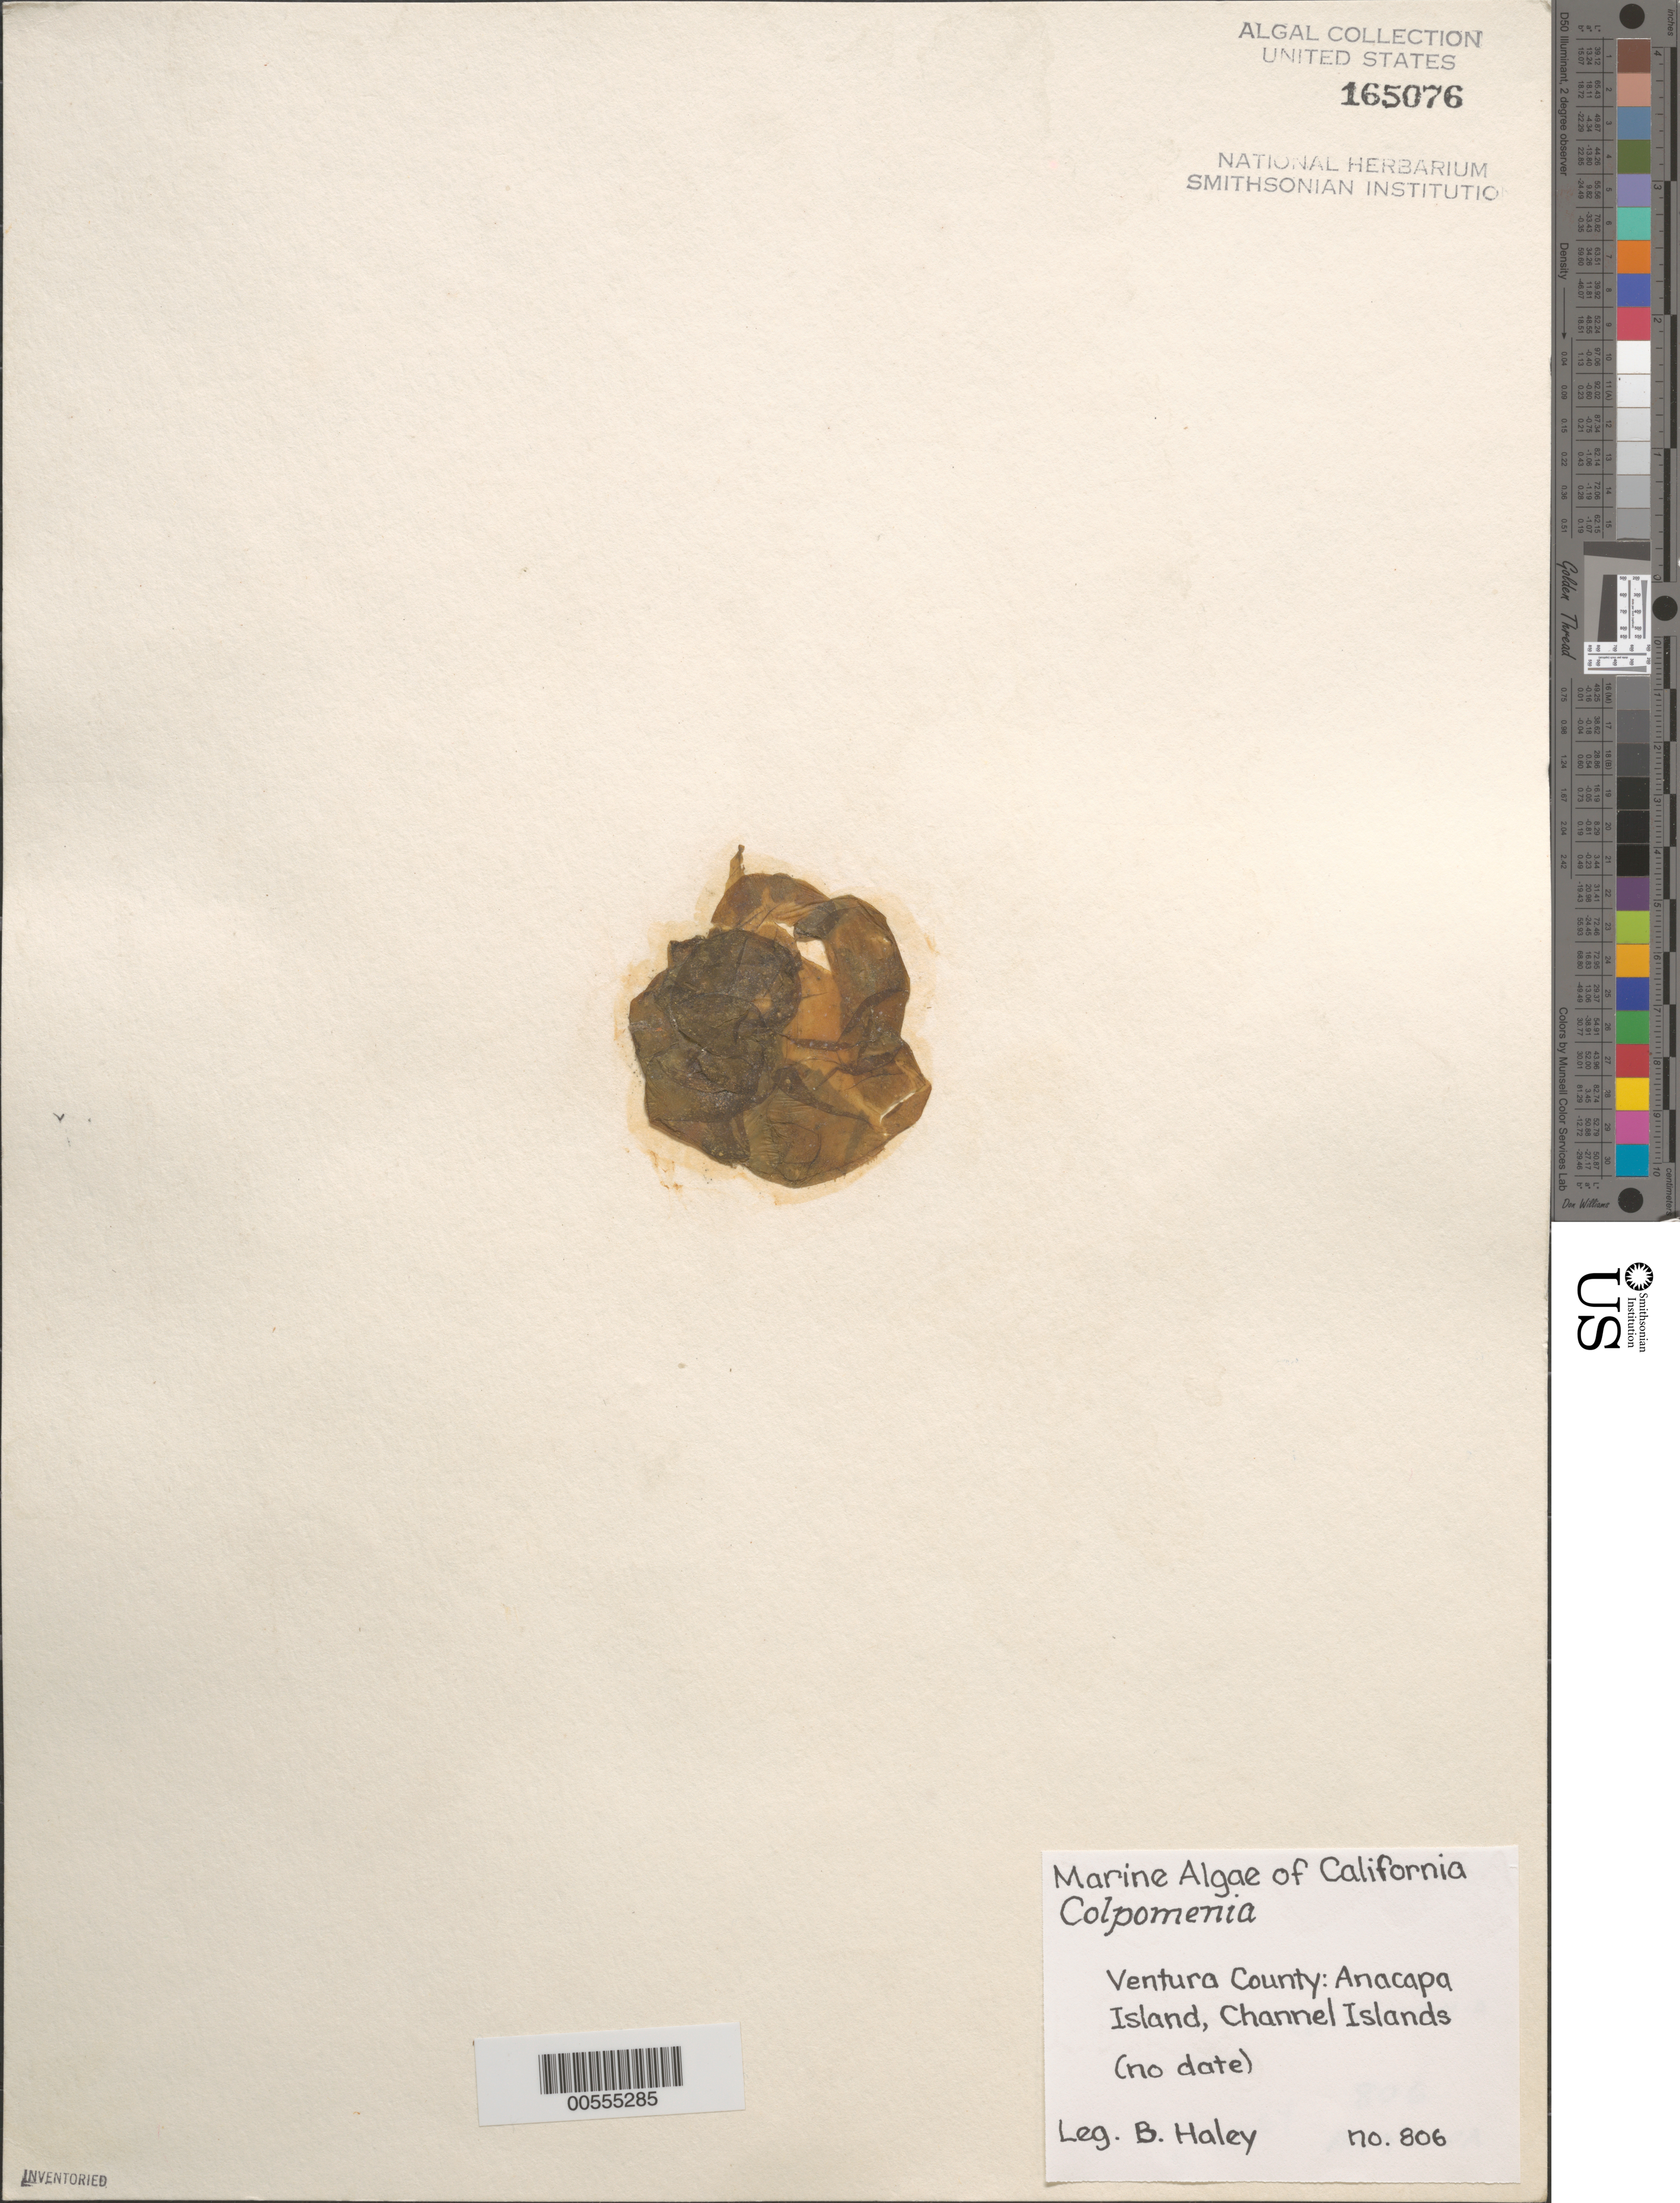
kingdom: Chromista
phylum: Ochrophyta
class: Phaeophyceae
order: Scytosiphonales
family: Scytosiphonaceae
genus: Colpomenia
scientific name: Colpomenia sp.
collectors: M. Neushul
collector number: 806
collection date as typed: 13 Apr 1968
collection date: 1968-04-13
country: United States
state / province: California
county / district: Ventura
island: Anacapa Island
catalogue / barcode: US 165076